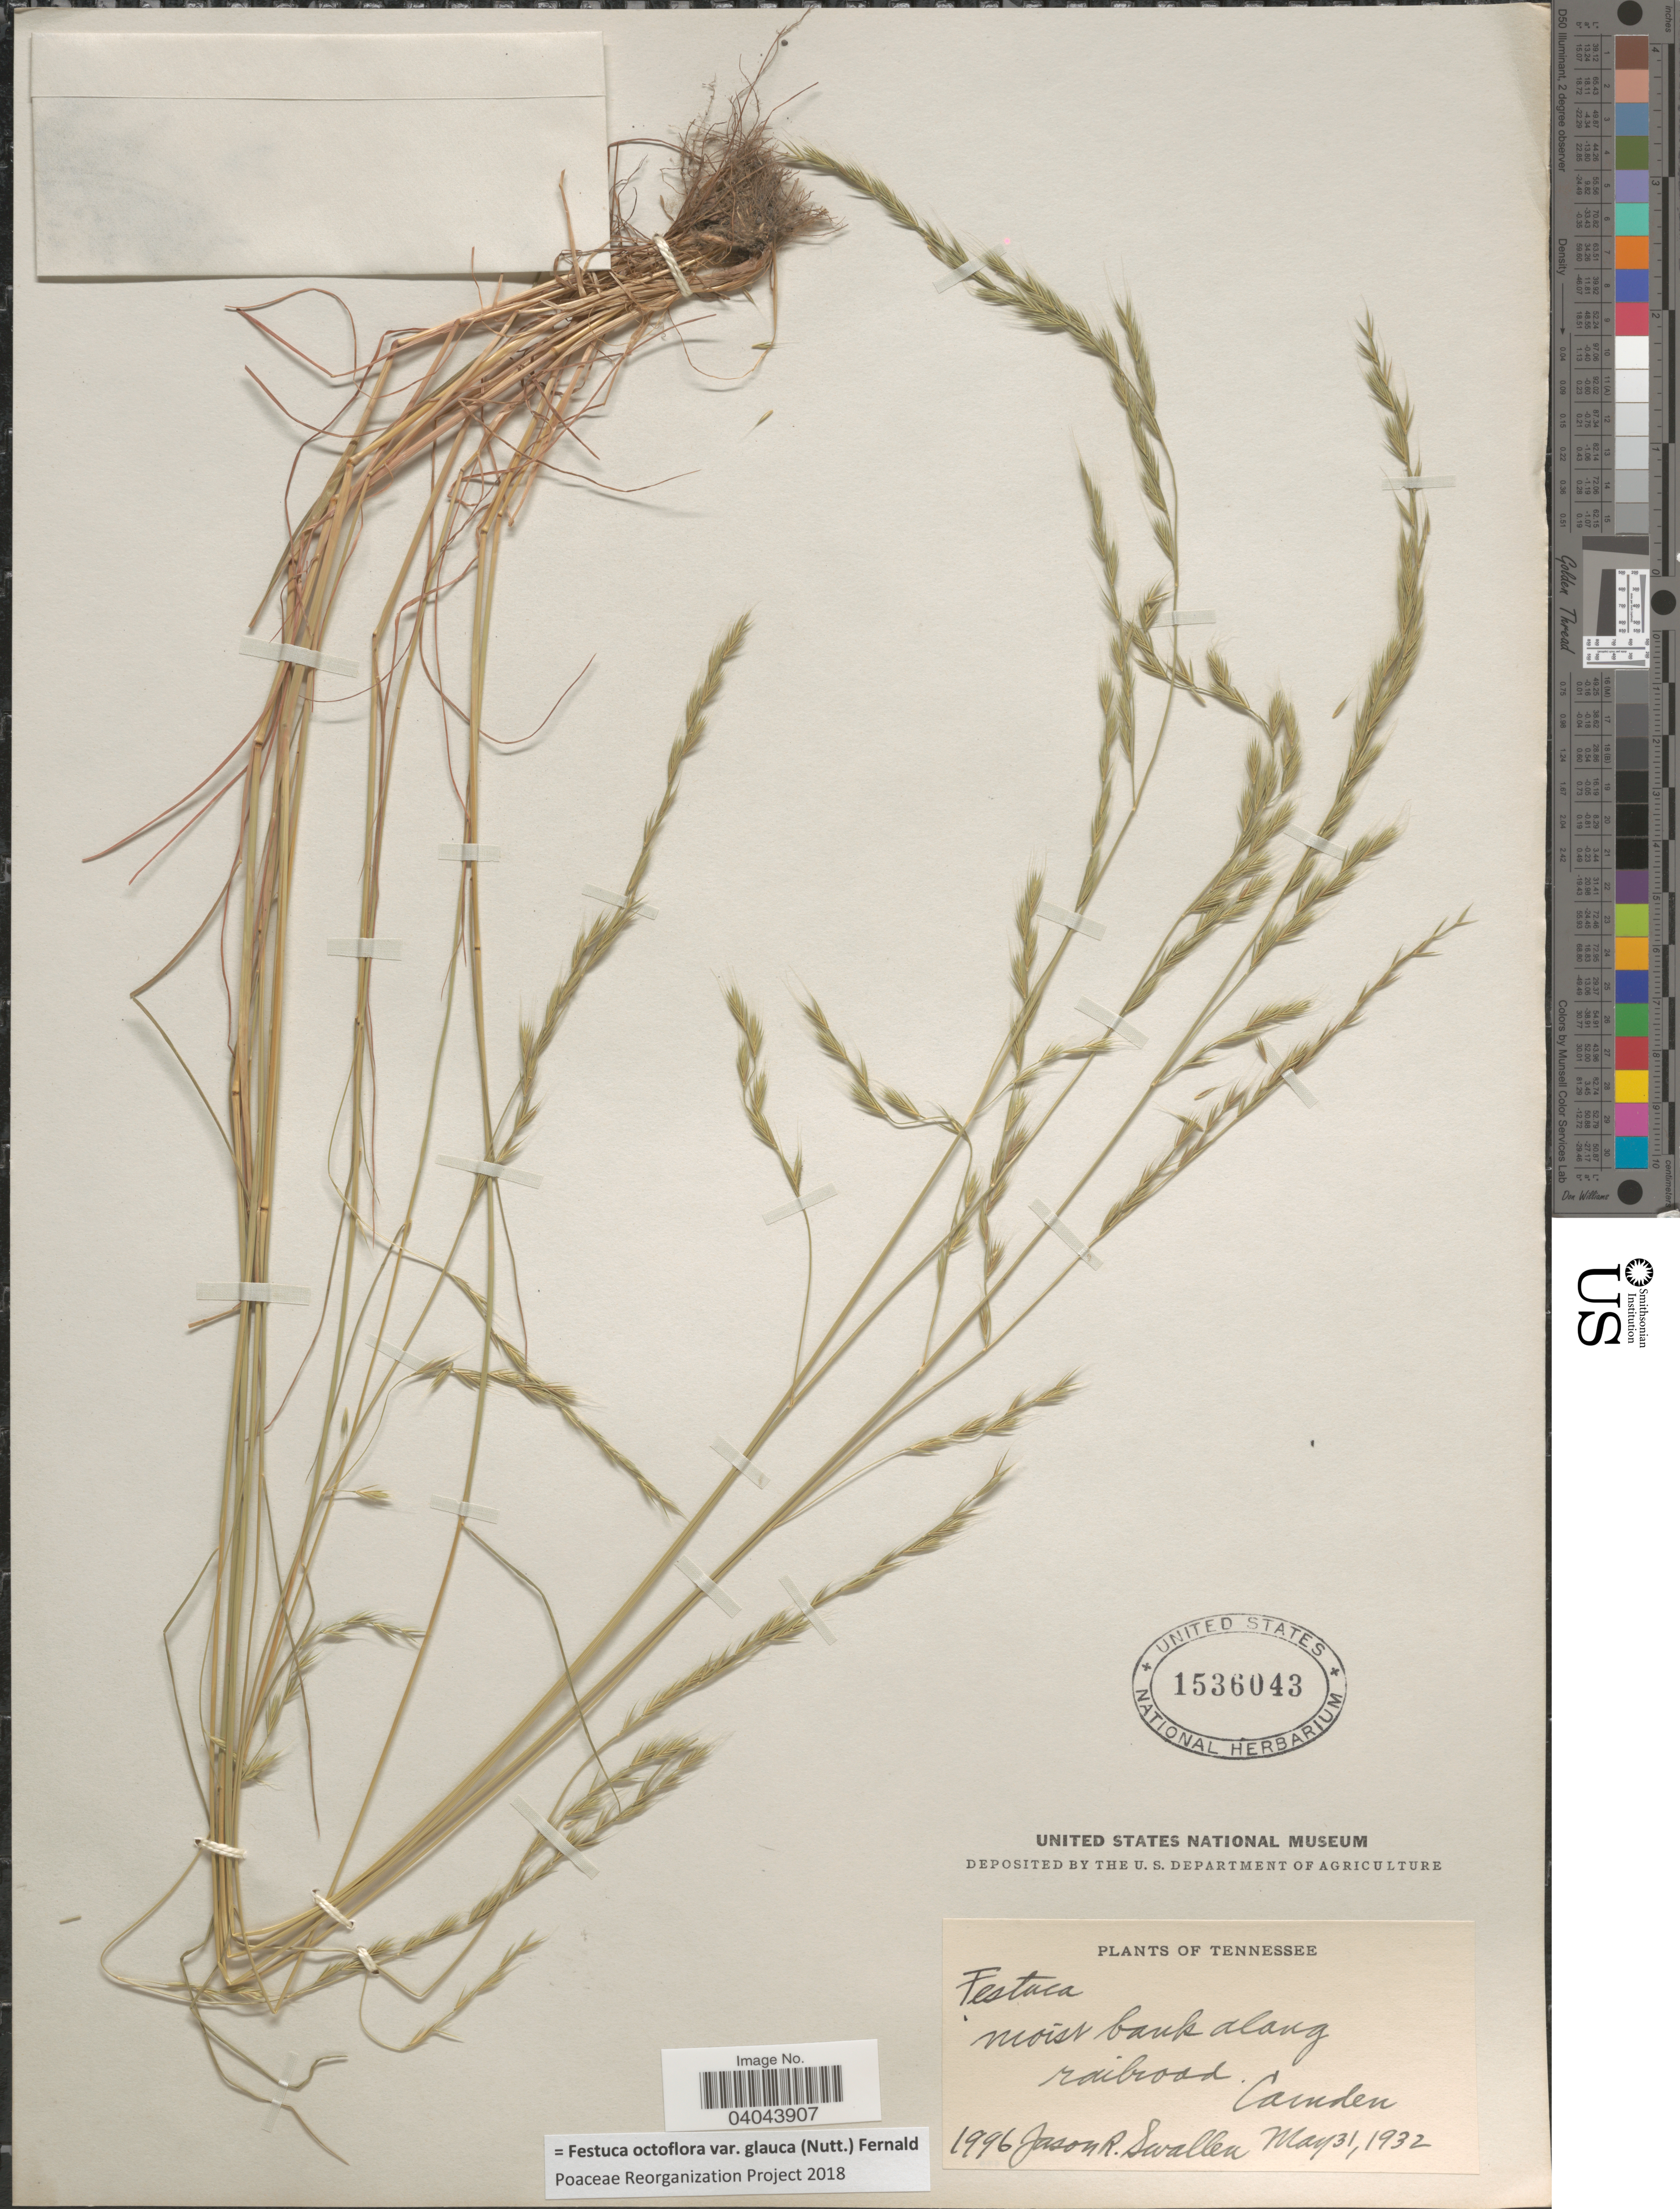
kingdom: Plantae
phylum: Tracheophyta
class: Liliopsida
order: Poales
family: Poaceae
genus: Festuca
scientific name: Festuca octoflora var. glauca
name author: (Nutt.) Fernald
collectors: J. R. Swallen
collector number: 1996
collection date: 1932-05-31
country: United States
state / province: Tennessee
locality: Camden.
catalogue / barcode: US 1536043